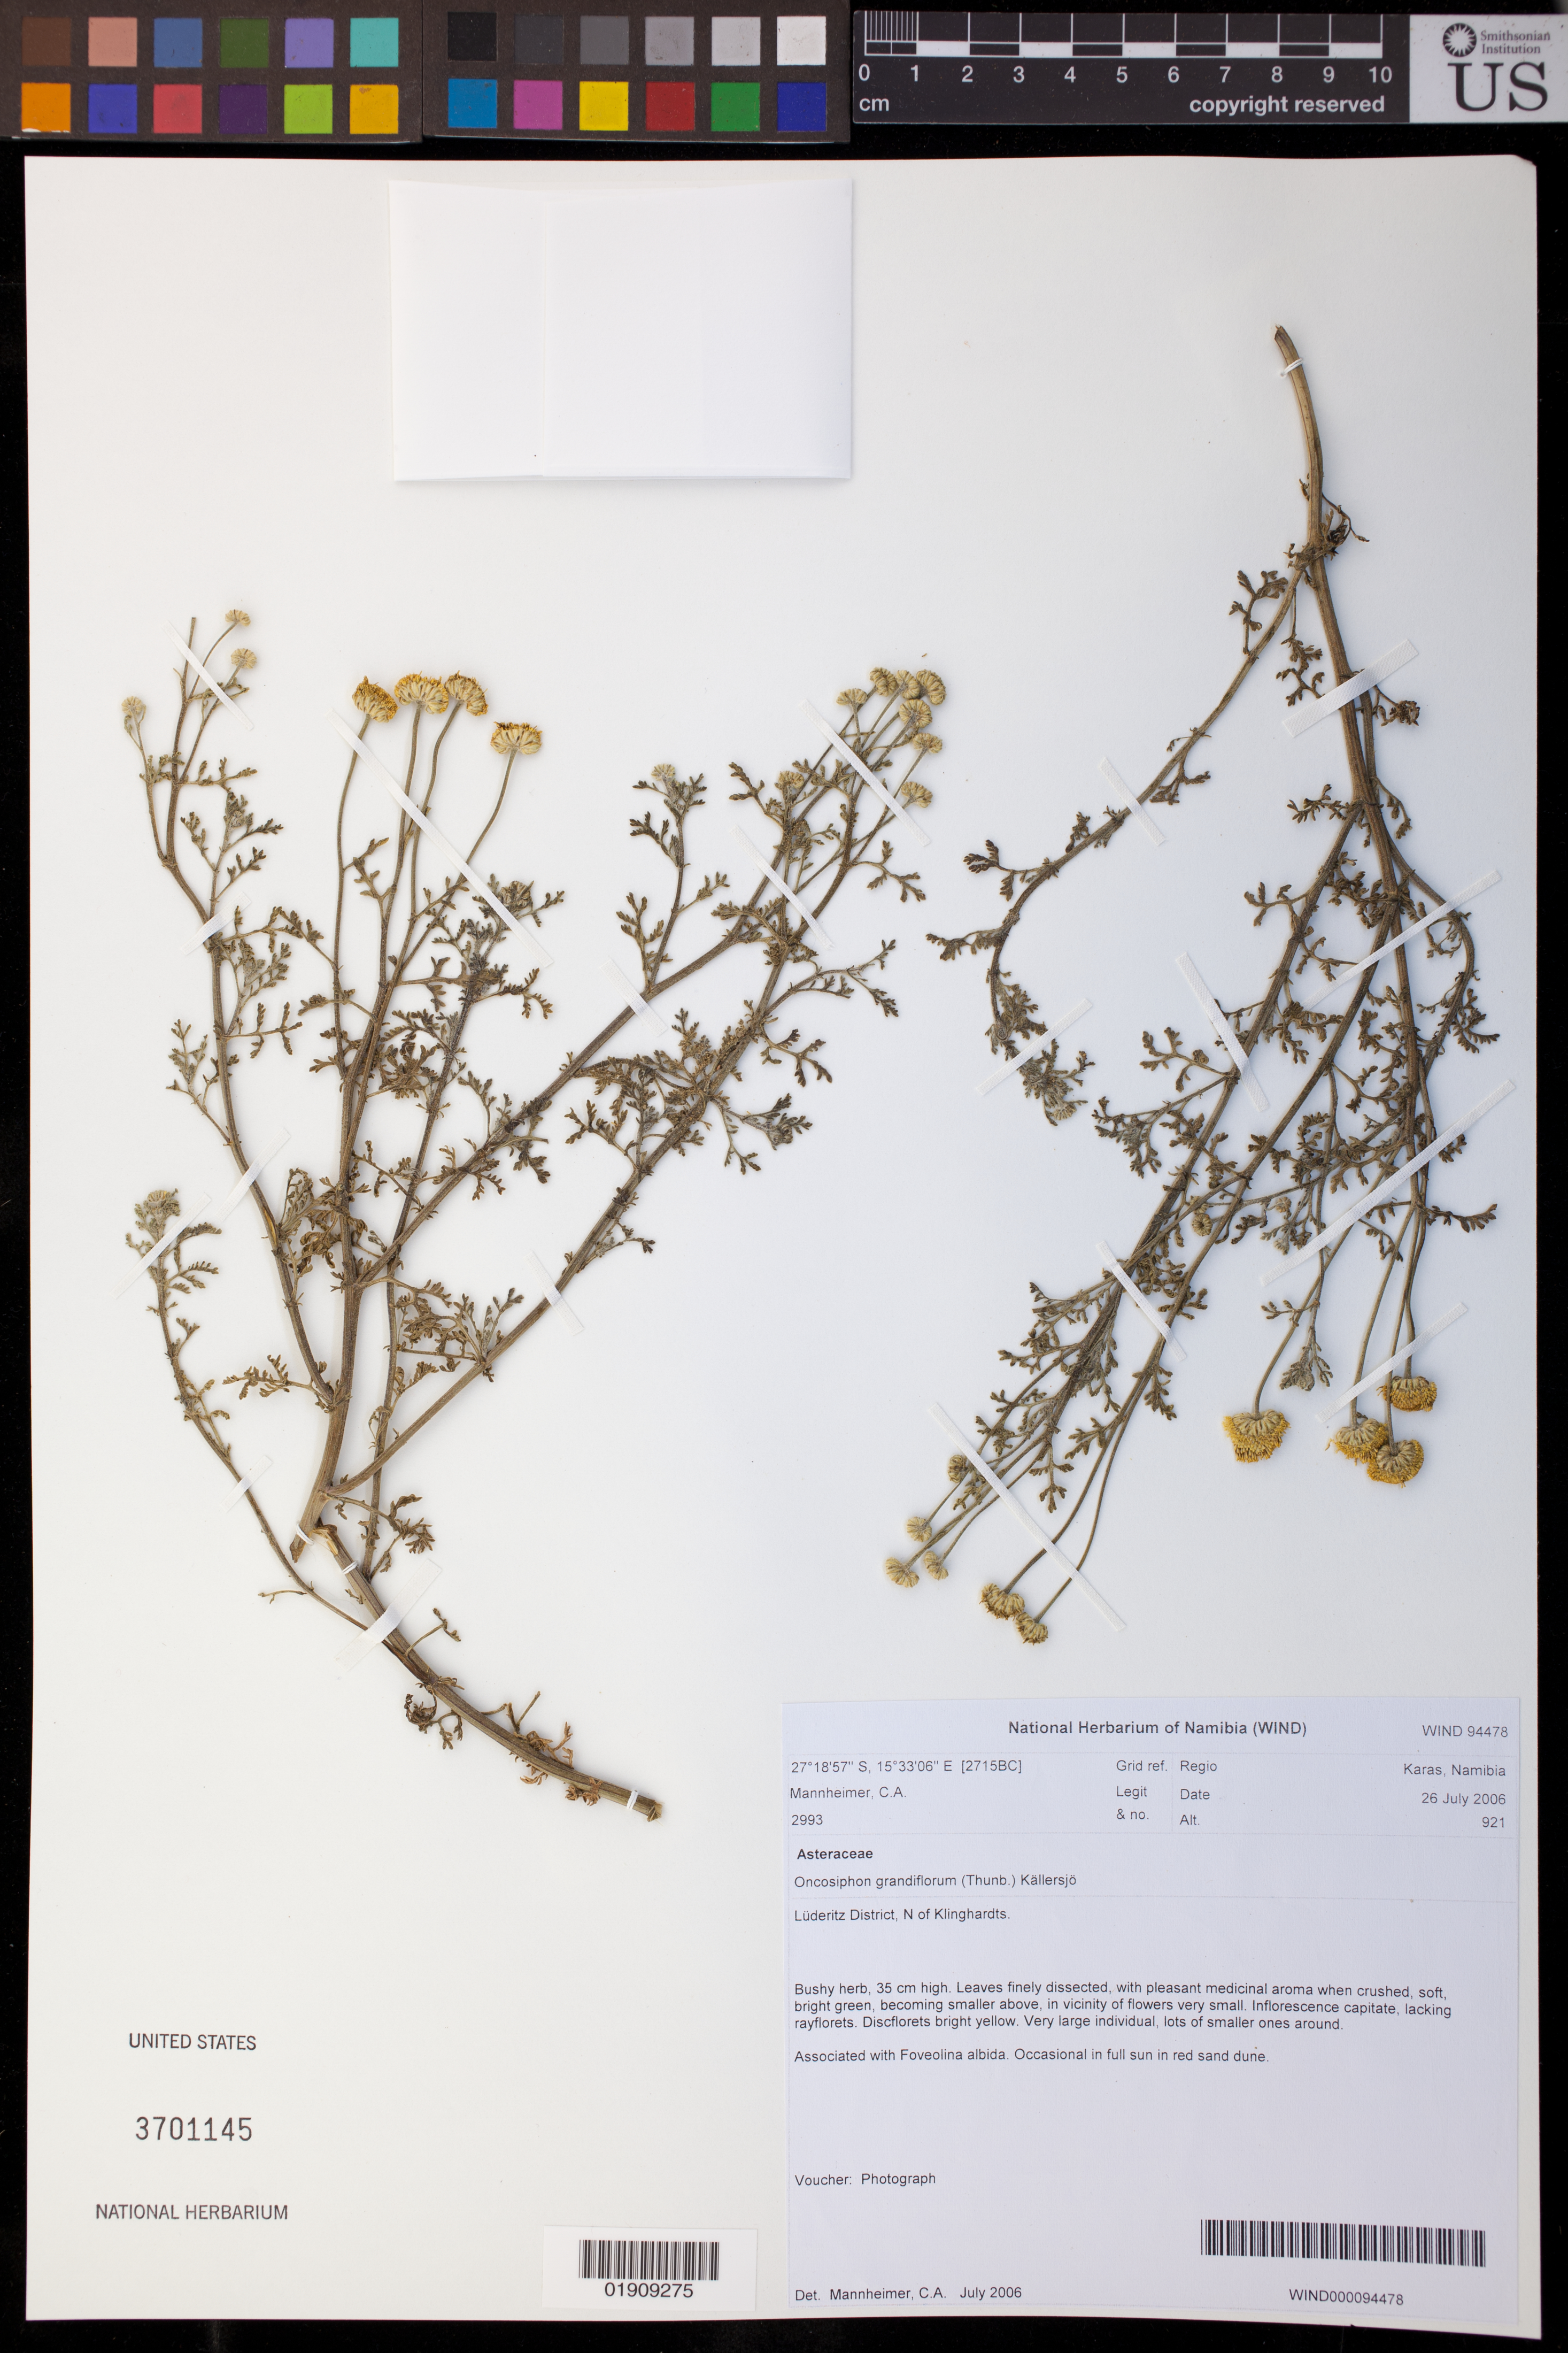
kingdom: Plantae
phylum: Tracheophyta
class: Magnoliopsida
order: Asterales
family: Asteraceae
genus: Oncosiphon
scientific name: Oncosiphon grandiflorum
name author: (Thunb.) Källersjö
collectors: C. A. Mannheimer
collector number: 2993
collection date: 2006-07-26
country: Namibia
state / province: Karas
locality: Luderitz District. Klinghardt N end - road to Kokerboom.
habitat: Full sun in red sand dune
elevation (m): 306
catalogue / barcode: US 3701145